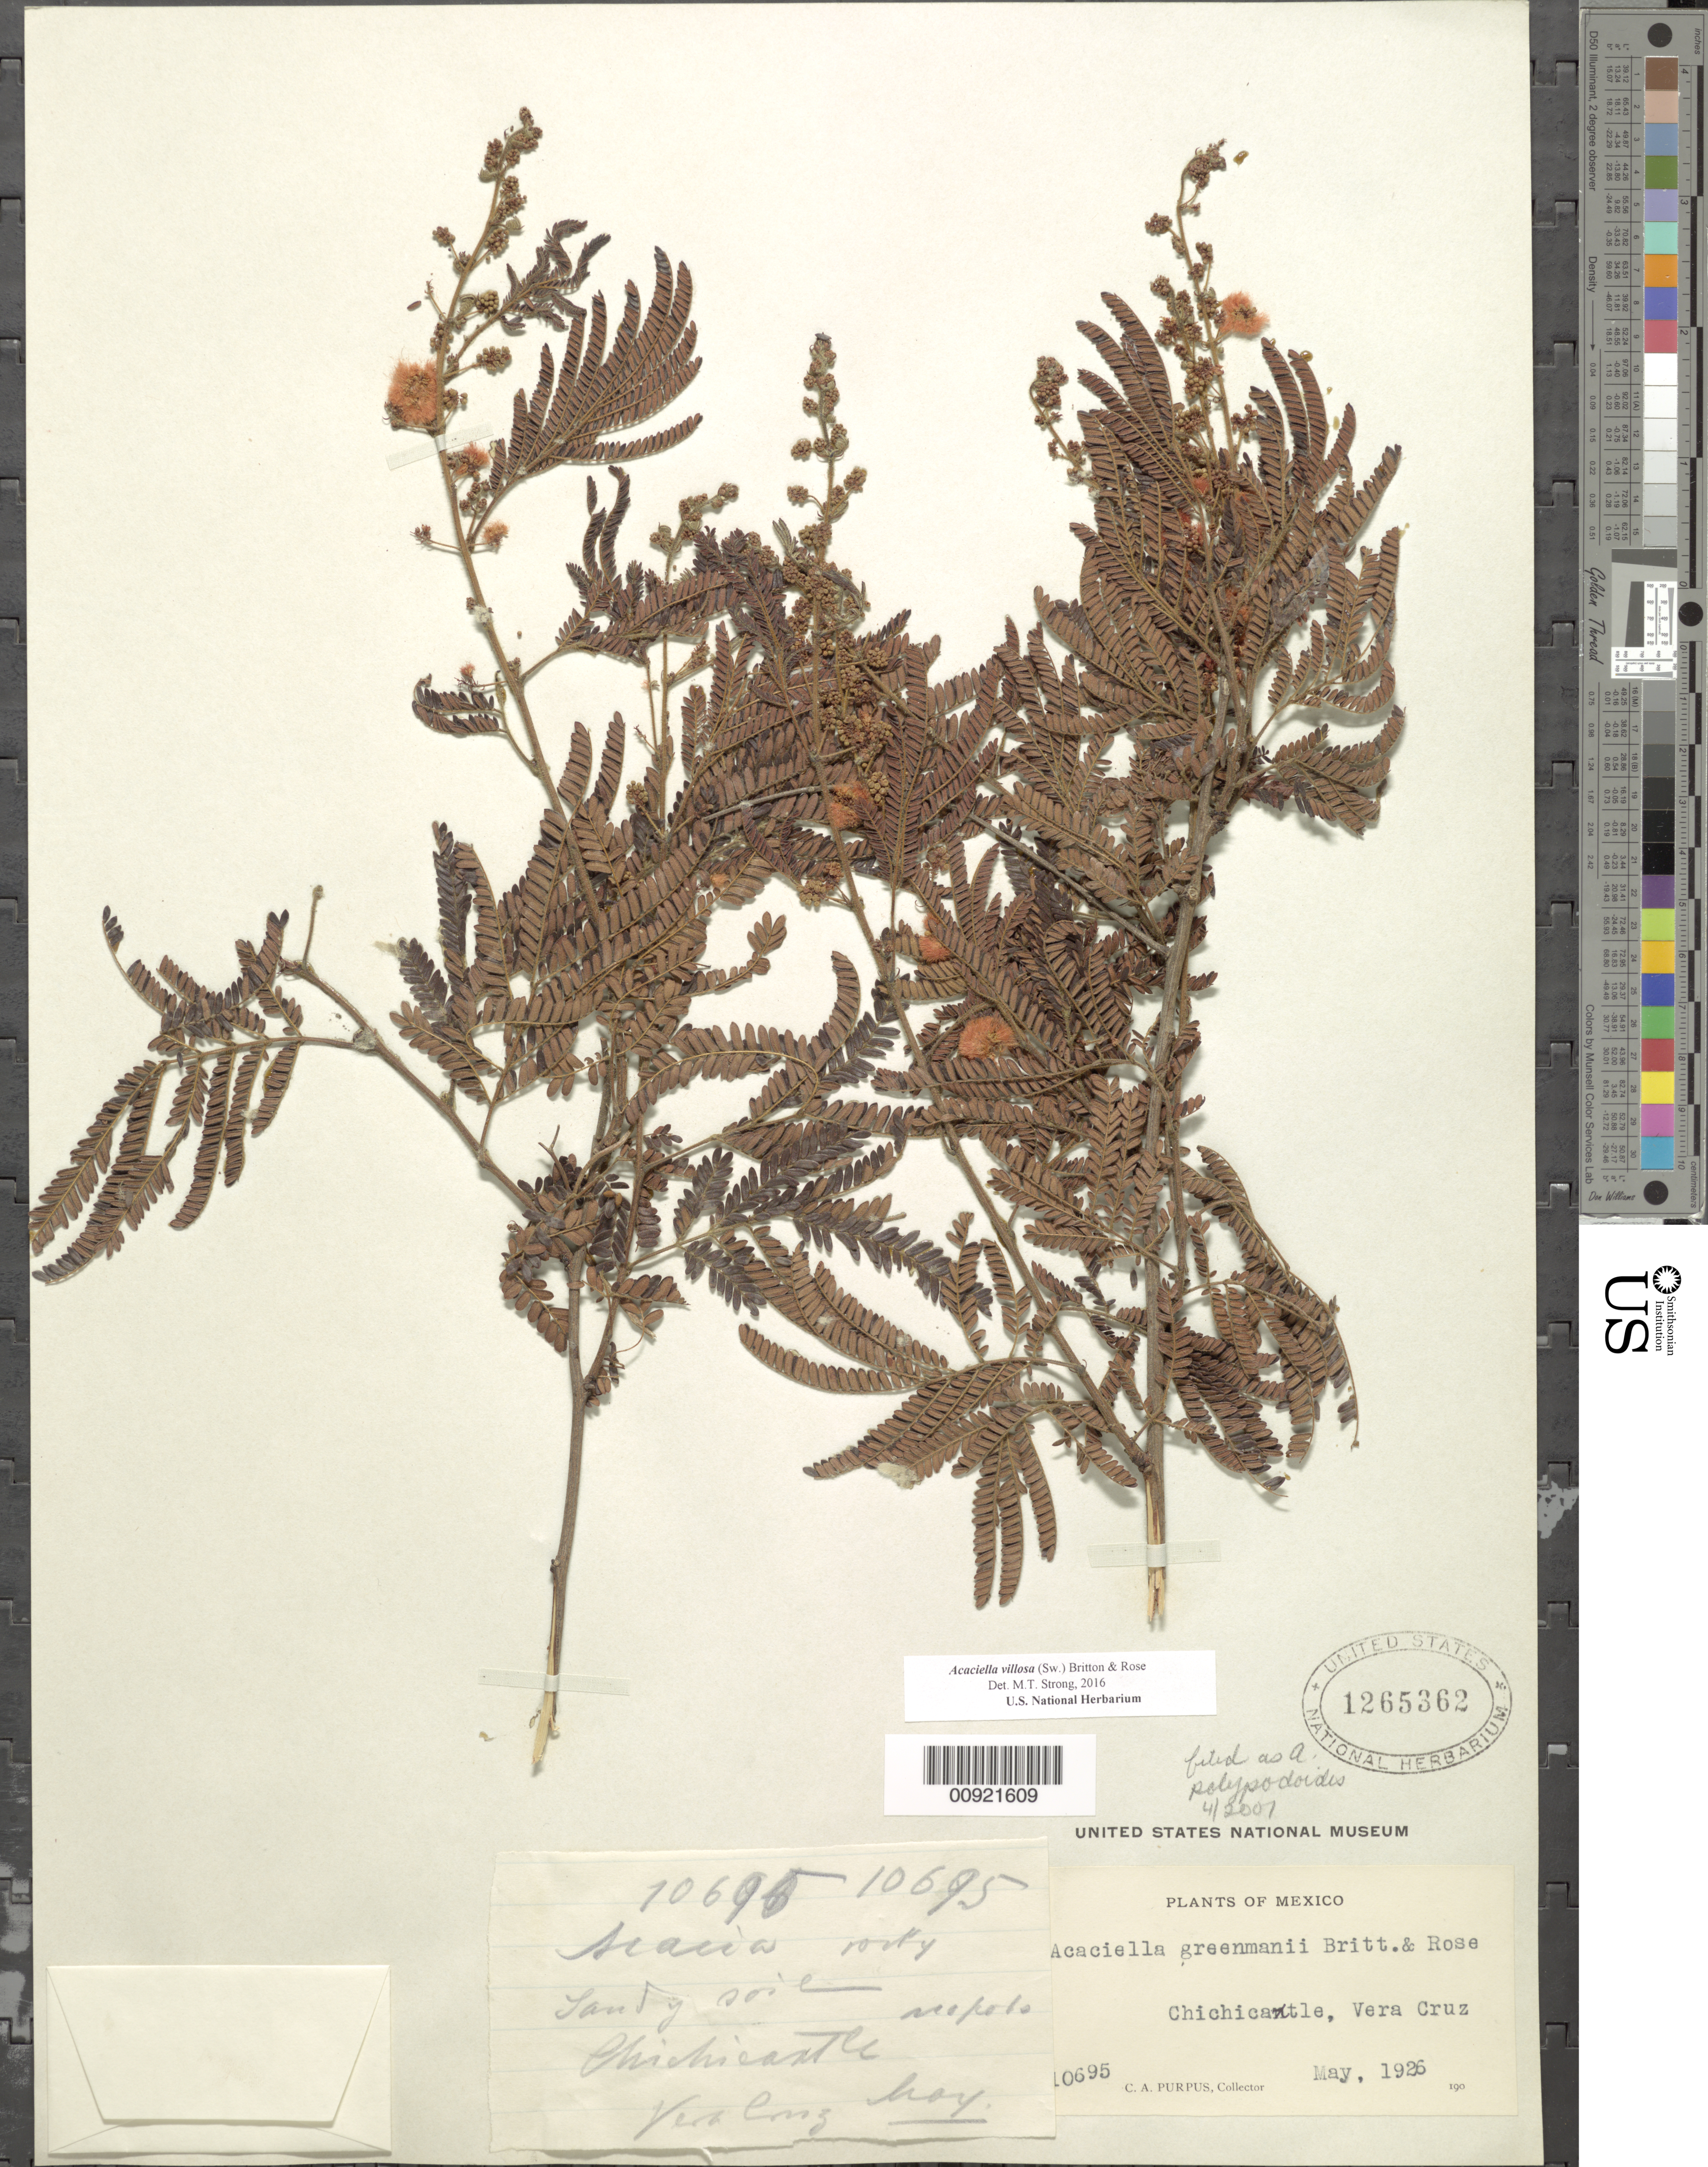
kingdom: Plantae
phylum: Tracheophyta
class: Magnoliopsida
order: Fabales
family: Fabaceae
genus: Acaciella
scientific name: Acaciella villosa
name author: (Sw.) Britton & Rose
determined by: Strong, M. T., (US), Smithsonian Institution - National Museum of Natural History (UNITED STATES)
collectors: C. A. Purpus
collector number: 10695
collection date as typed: May 1926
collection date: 1926-05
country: Mexico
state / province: Veracruz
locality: Chichicaxtle, Veracruz.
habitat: Rocky sandy soil.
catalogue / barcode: US 1265362